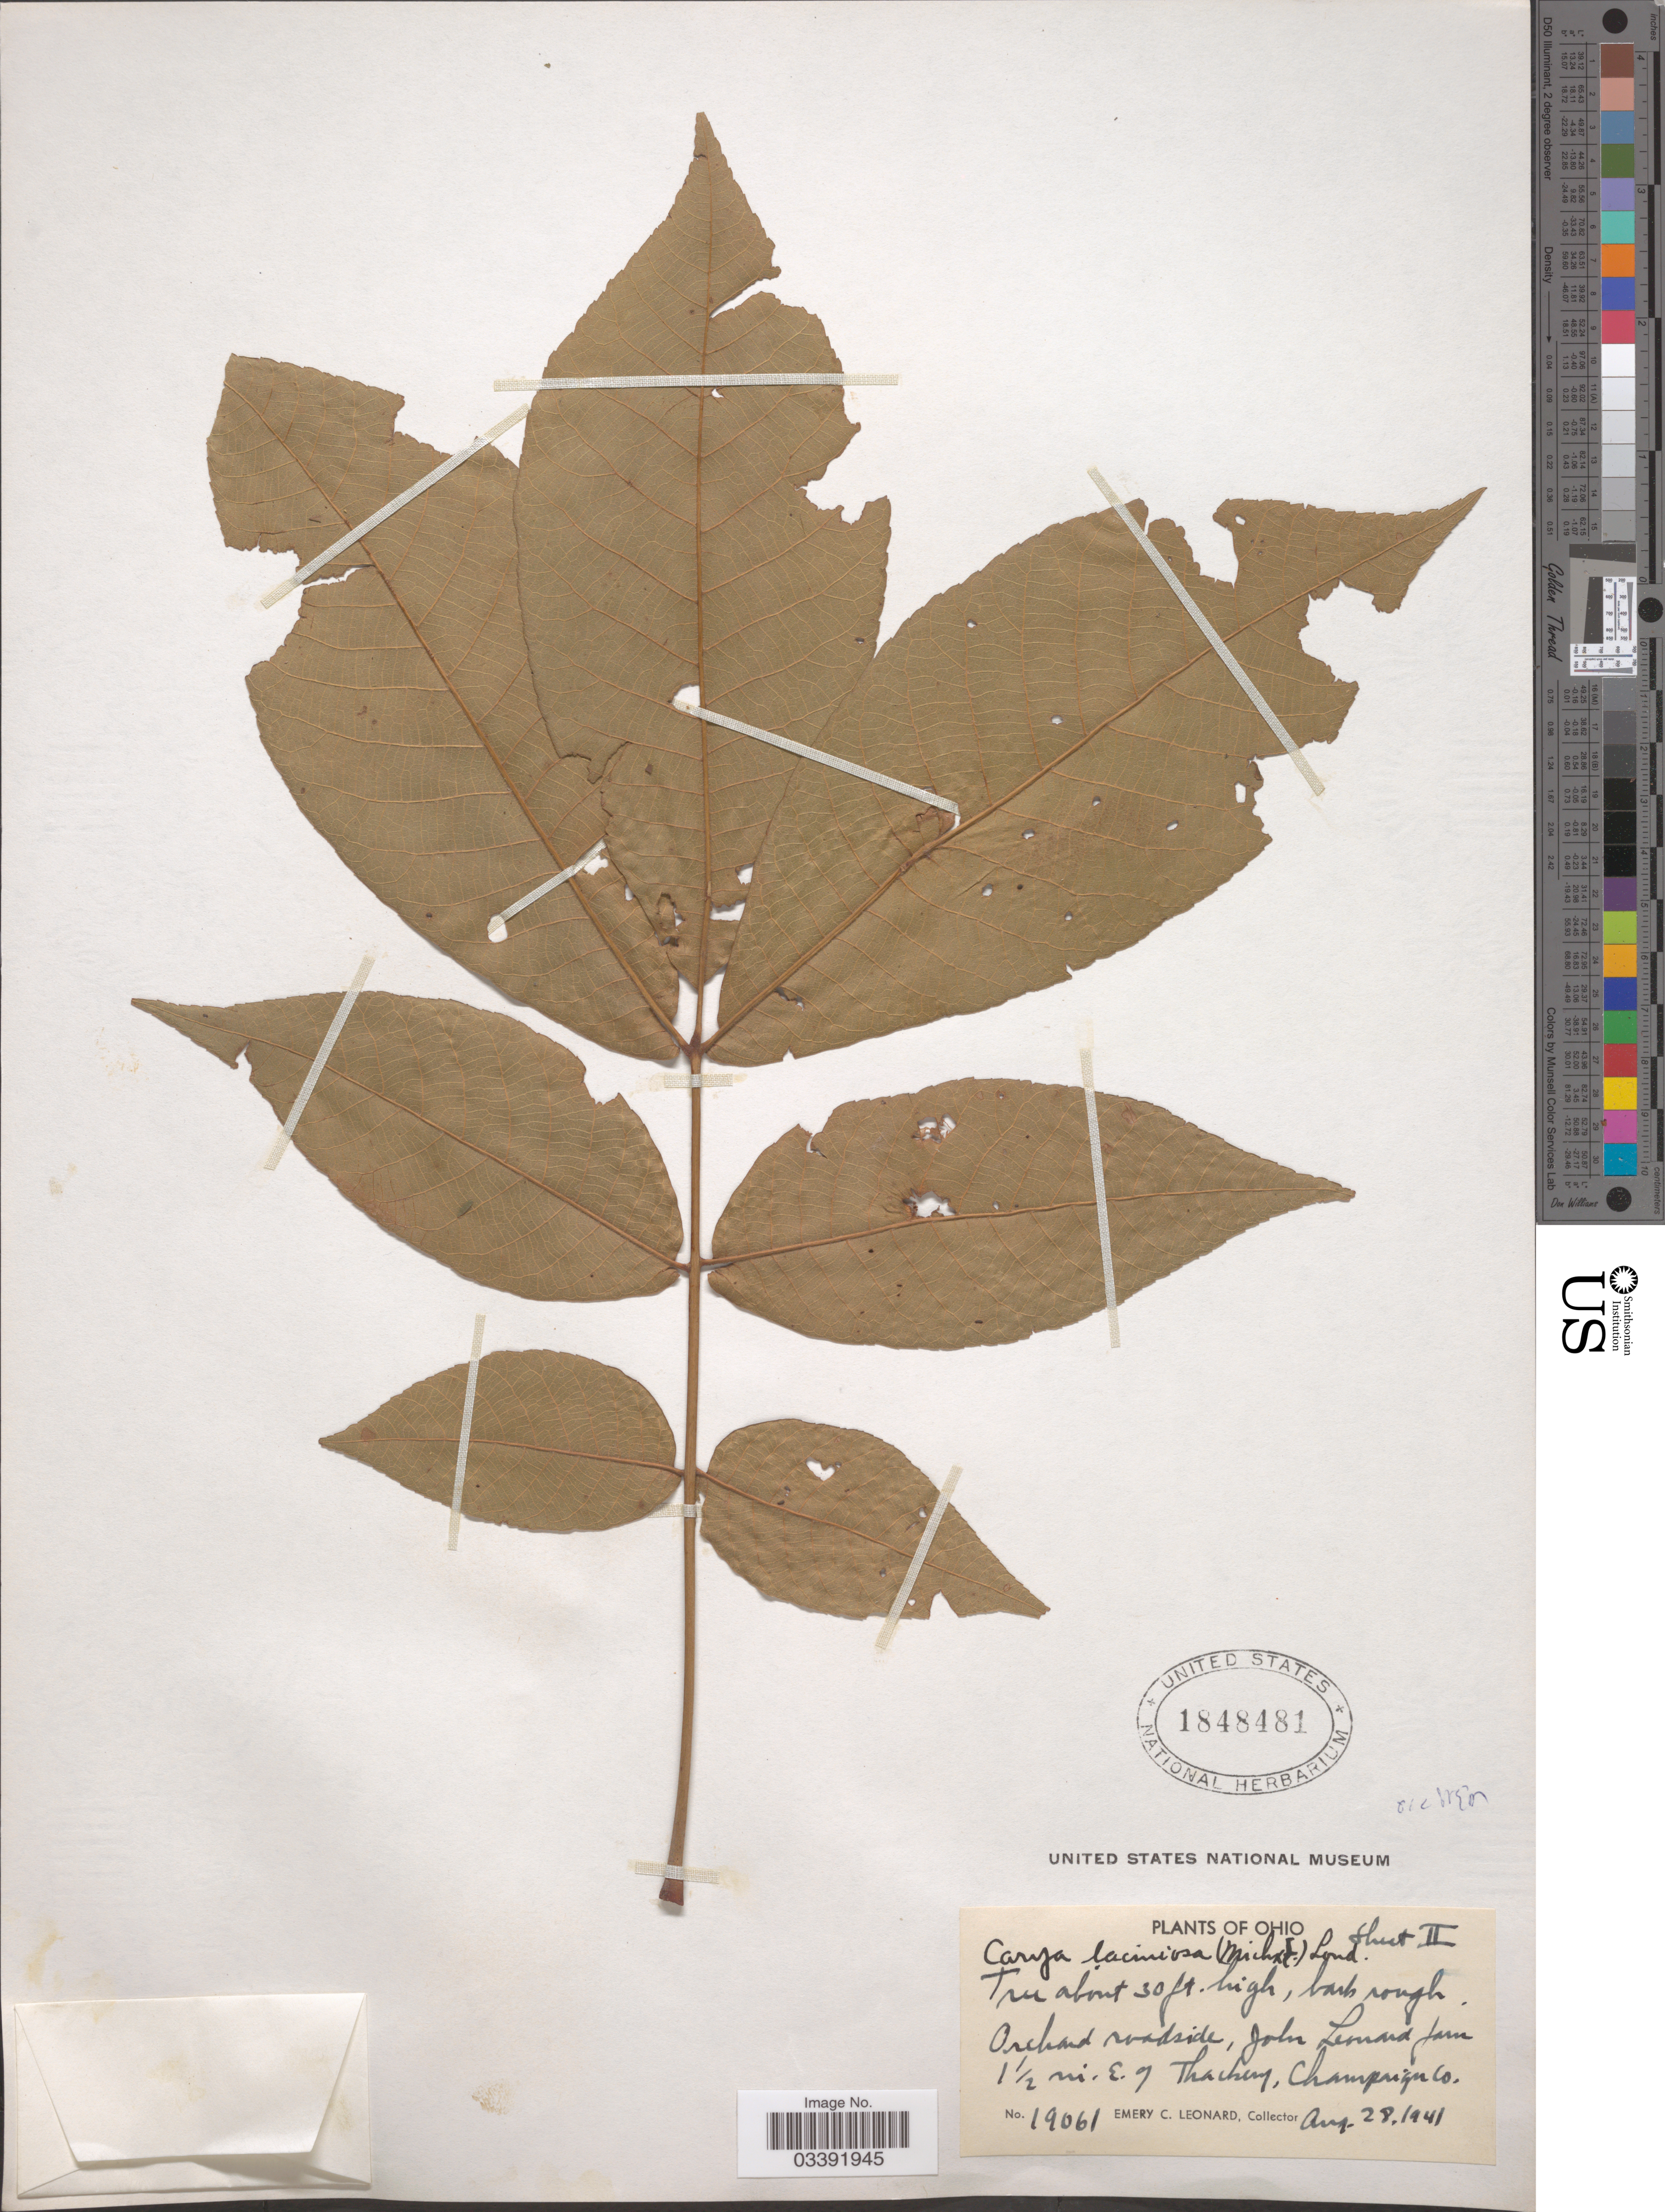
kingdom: Plantae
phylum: Tracheophyta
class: Magnoliopsida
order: Fagales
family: Juglandaceae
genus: Carya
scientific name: Carya laciniosa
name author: (F. Michx.) G. Don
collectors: E. C. Leonard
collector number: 19061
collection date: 1941-08-28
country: United States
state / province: Ohio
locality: Orchard roadside, John Leonard farm 1½ mi. E. of Thackery, Champaign Co.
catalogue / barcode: US 1848481